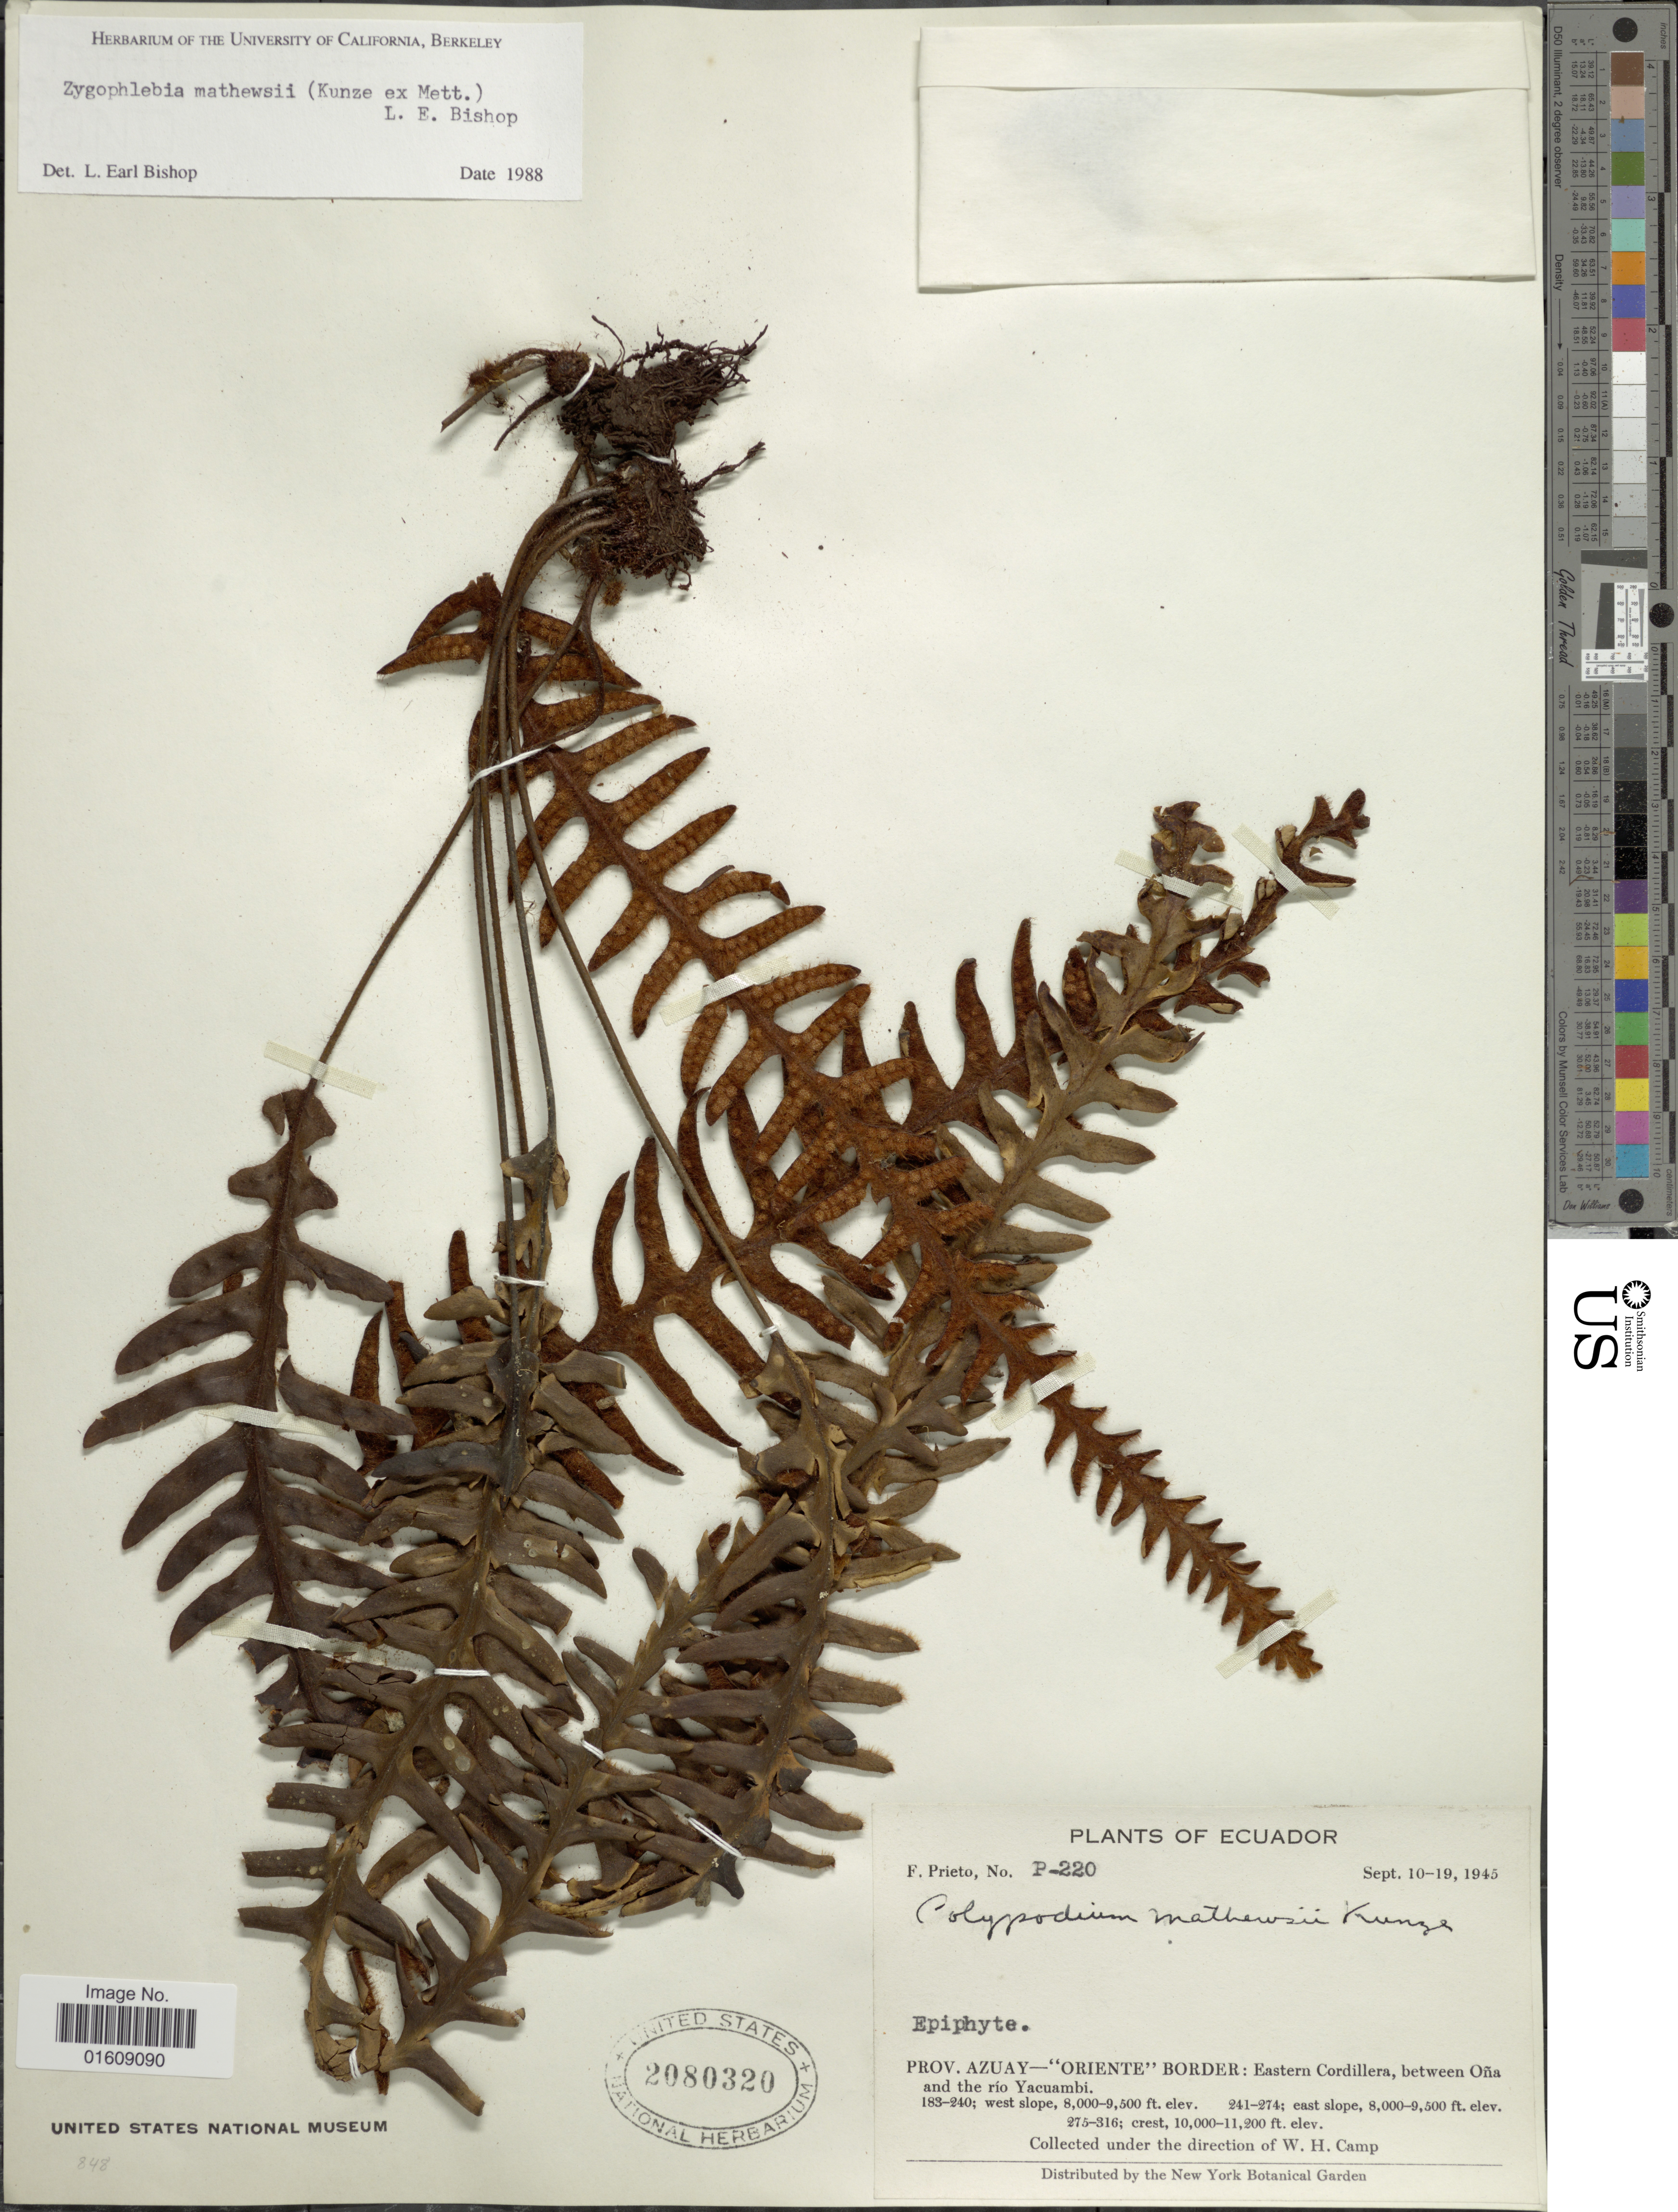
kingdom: Plantae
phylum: Tracheophyta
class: Polypodiopsida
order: Polypodiales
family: Polypodiaceae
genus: Zygophlebia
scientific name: Zygophlebia mathewsii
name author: (Kunze ex Mett.) L.E. Bishop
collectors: F. Prieto & W. H. Camp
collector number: P-220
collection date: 1945-09-10/1945-09-19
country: Ecuador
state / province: Azuay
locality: Ecuador, Prov. Azuay - "Oriente" Border: Eastern Cordillera, between Oña and the río Yacuambi. West Slope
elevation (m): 2438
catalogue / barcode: US 2080320